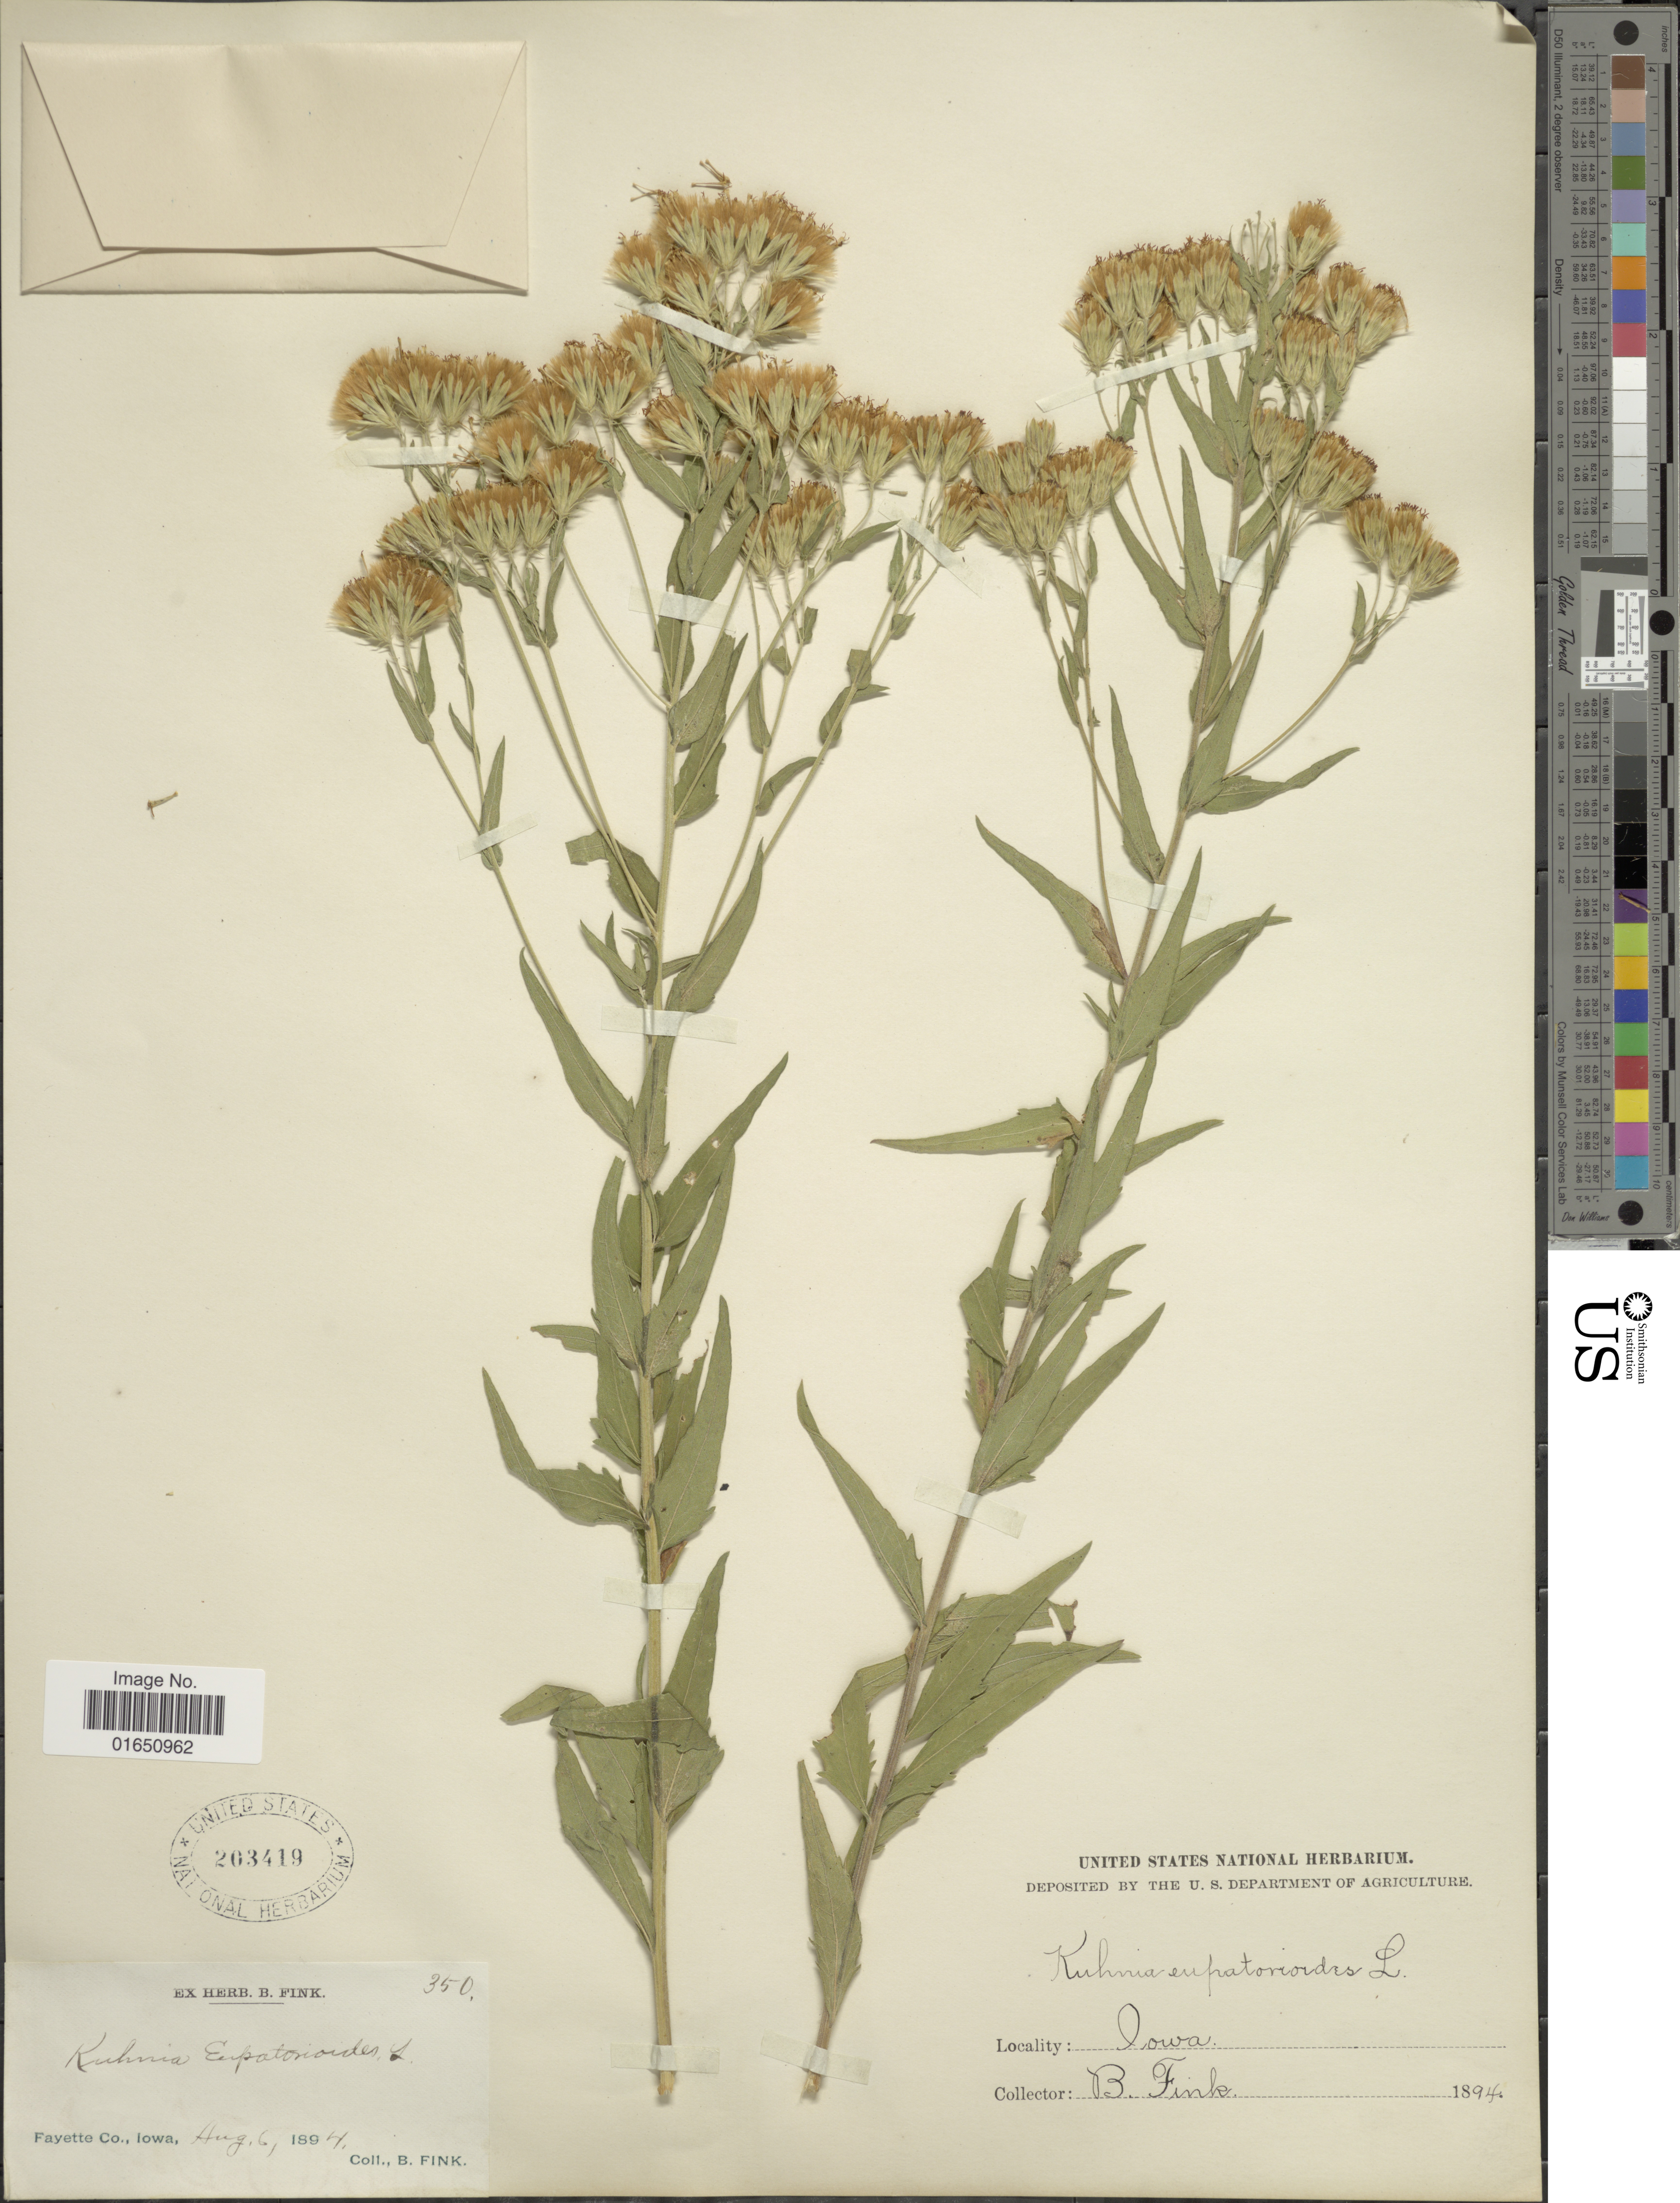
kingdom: Plantae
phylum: Tracheophyta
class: Magnoliopsida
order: Asterales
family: Asteraceae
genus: Brickellia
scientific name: Brickellia eupatorioides var. corymbulosa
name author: (Torr. & A. Gray) Shinners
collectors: B. Fink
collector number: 350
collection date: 1894-08-06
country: United States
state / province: Iowa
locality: Fayette Co., Iowa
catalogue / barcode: US 203419